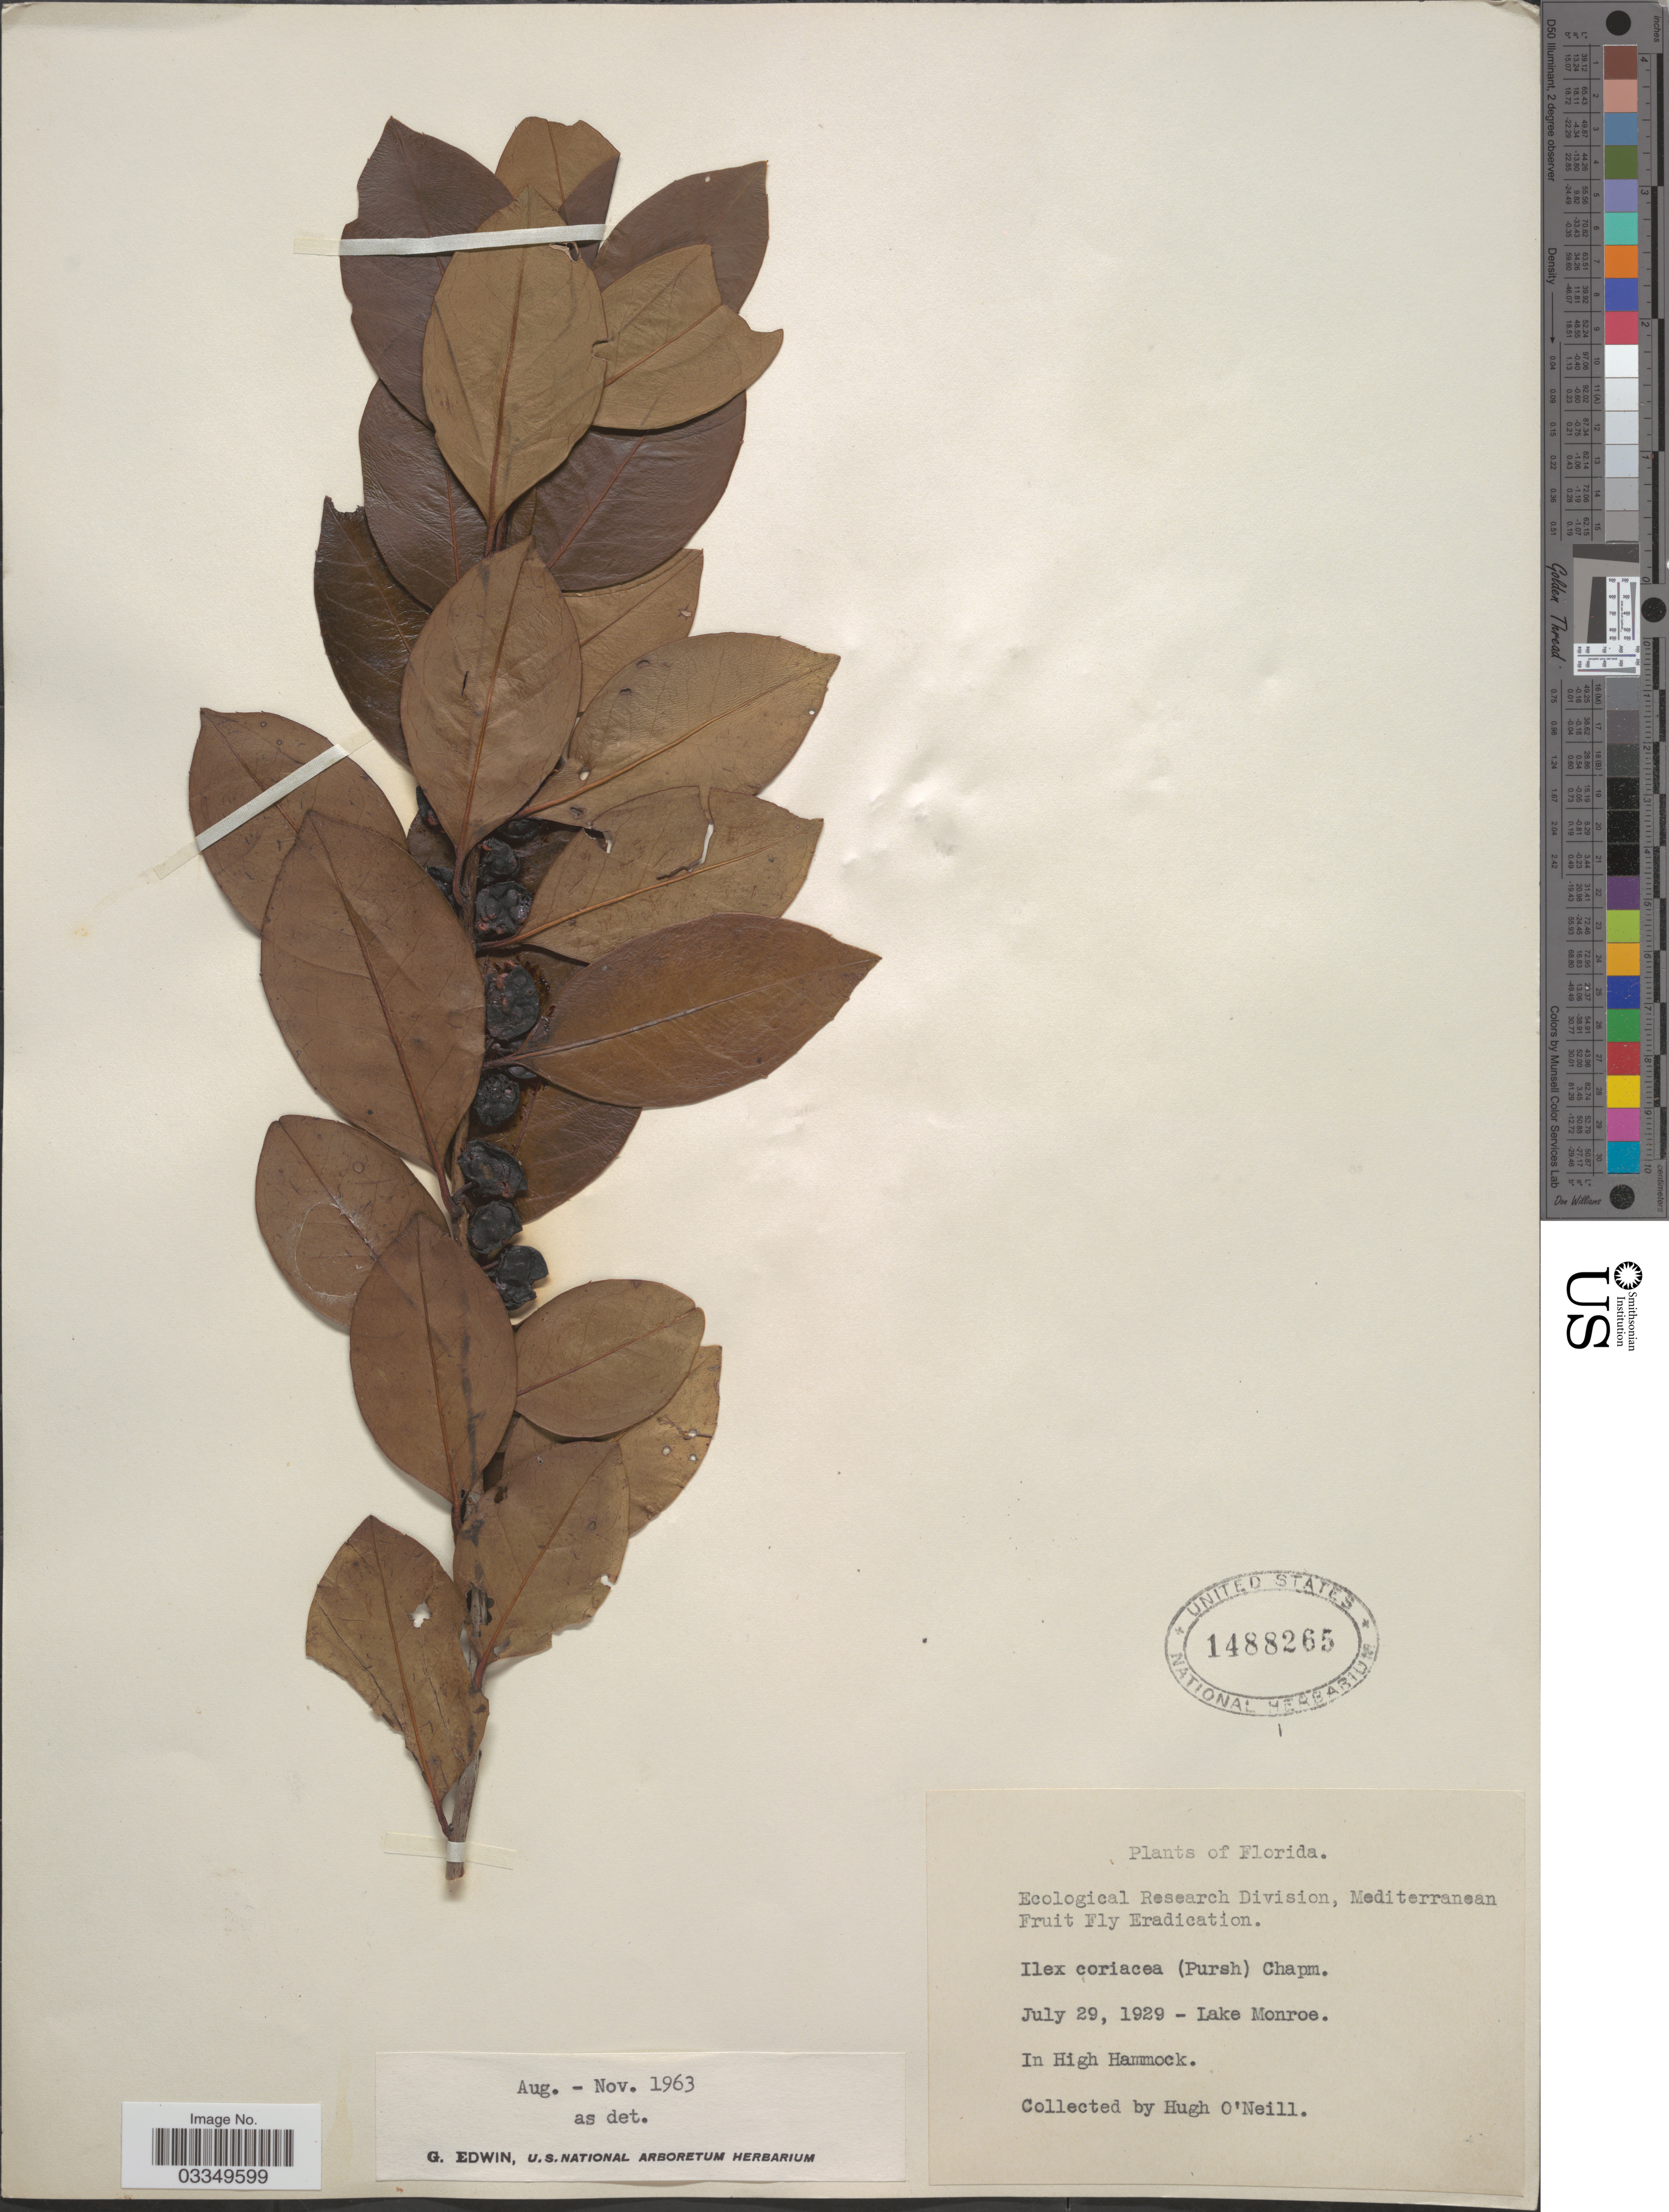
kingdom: Plantae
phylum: Tracheophyta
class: Magnoliopsida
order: Aquifoliales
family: Aquifoliaceae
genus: Ilex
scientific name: Ilex coriacea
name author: (Pursh) Chapm.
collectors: H. O'Neill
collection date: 1929-07-29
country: United States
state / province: Florida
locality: Lake Monroe, In High Hammock.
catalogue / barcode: US 1488265